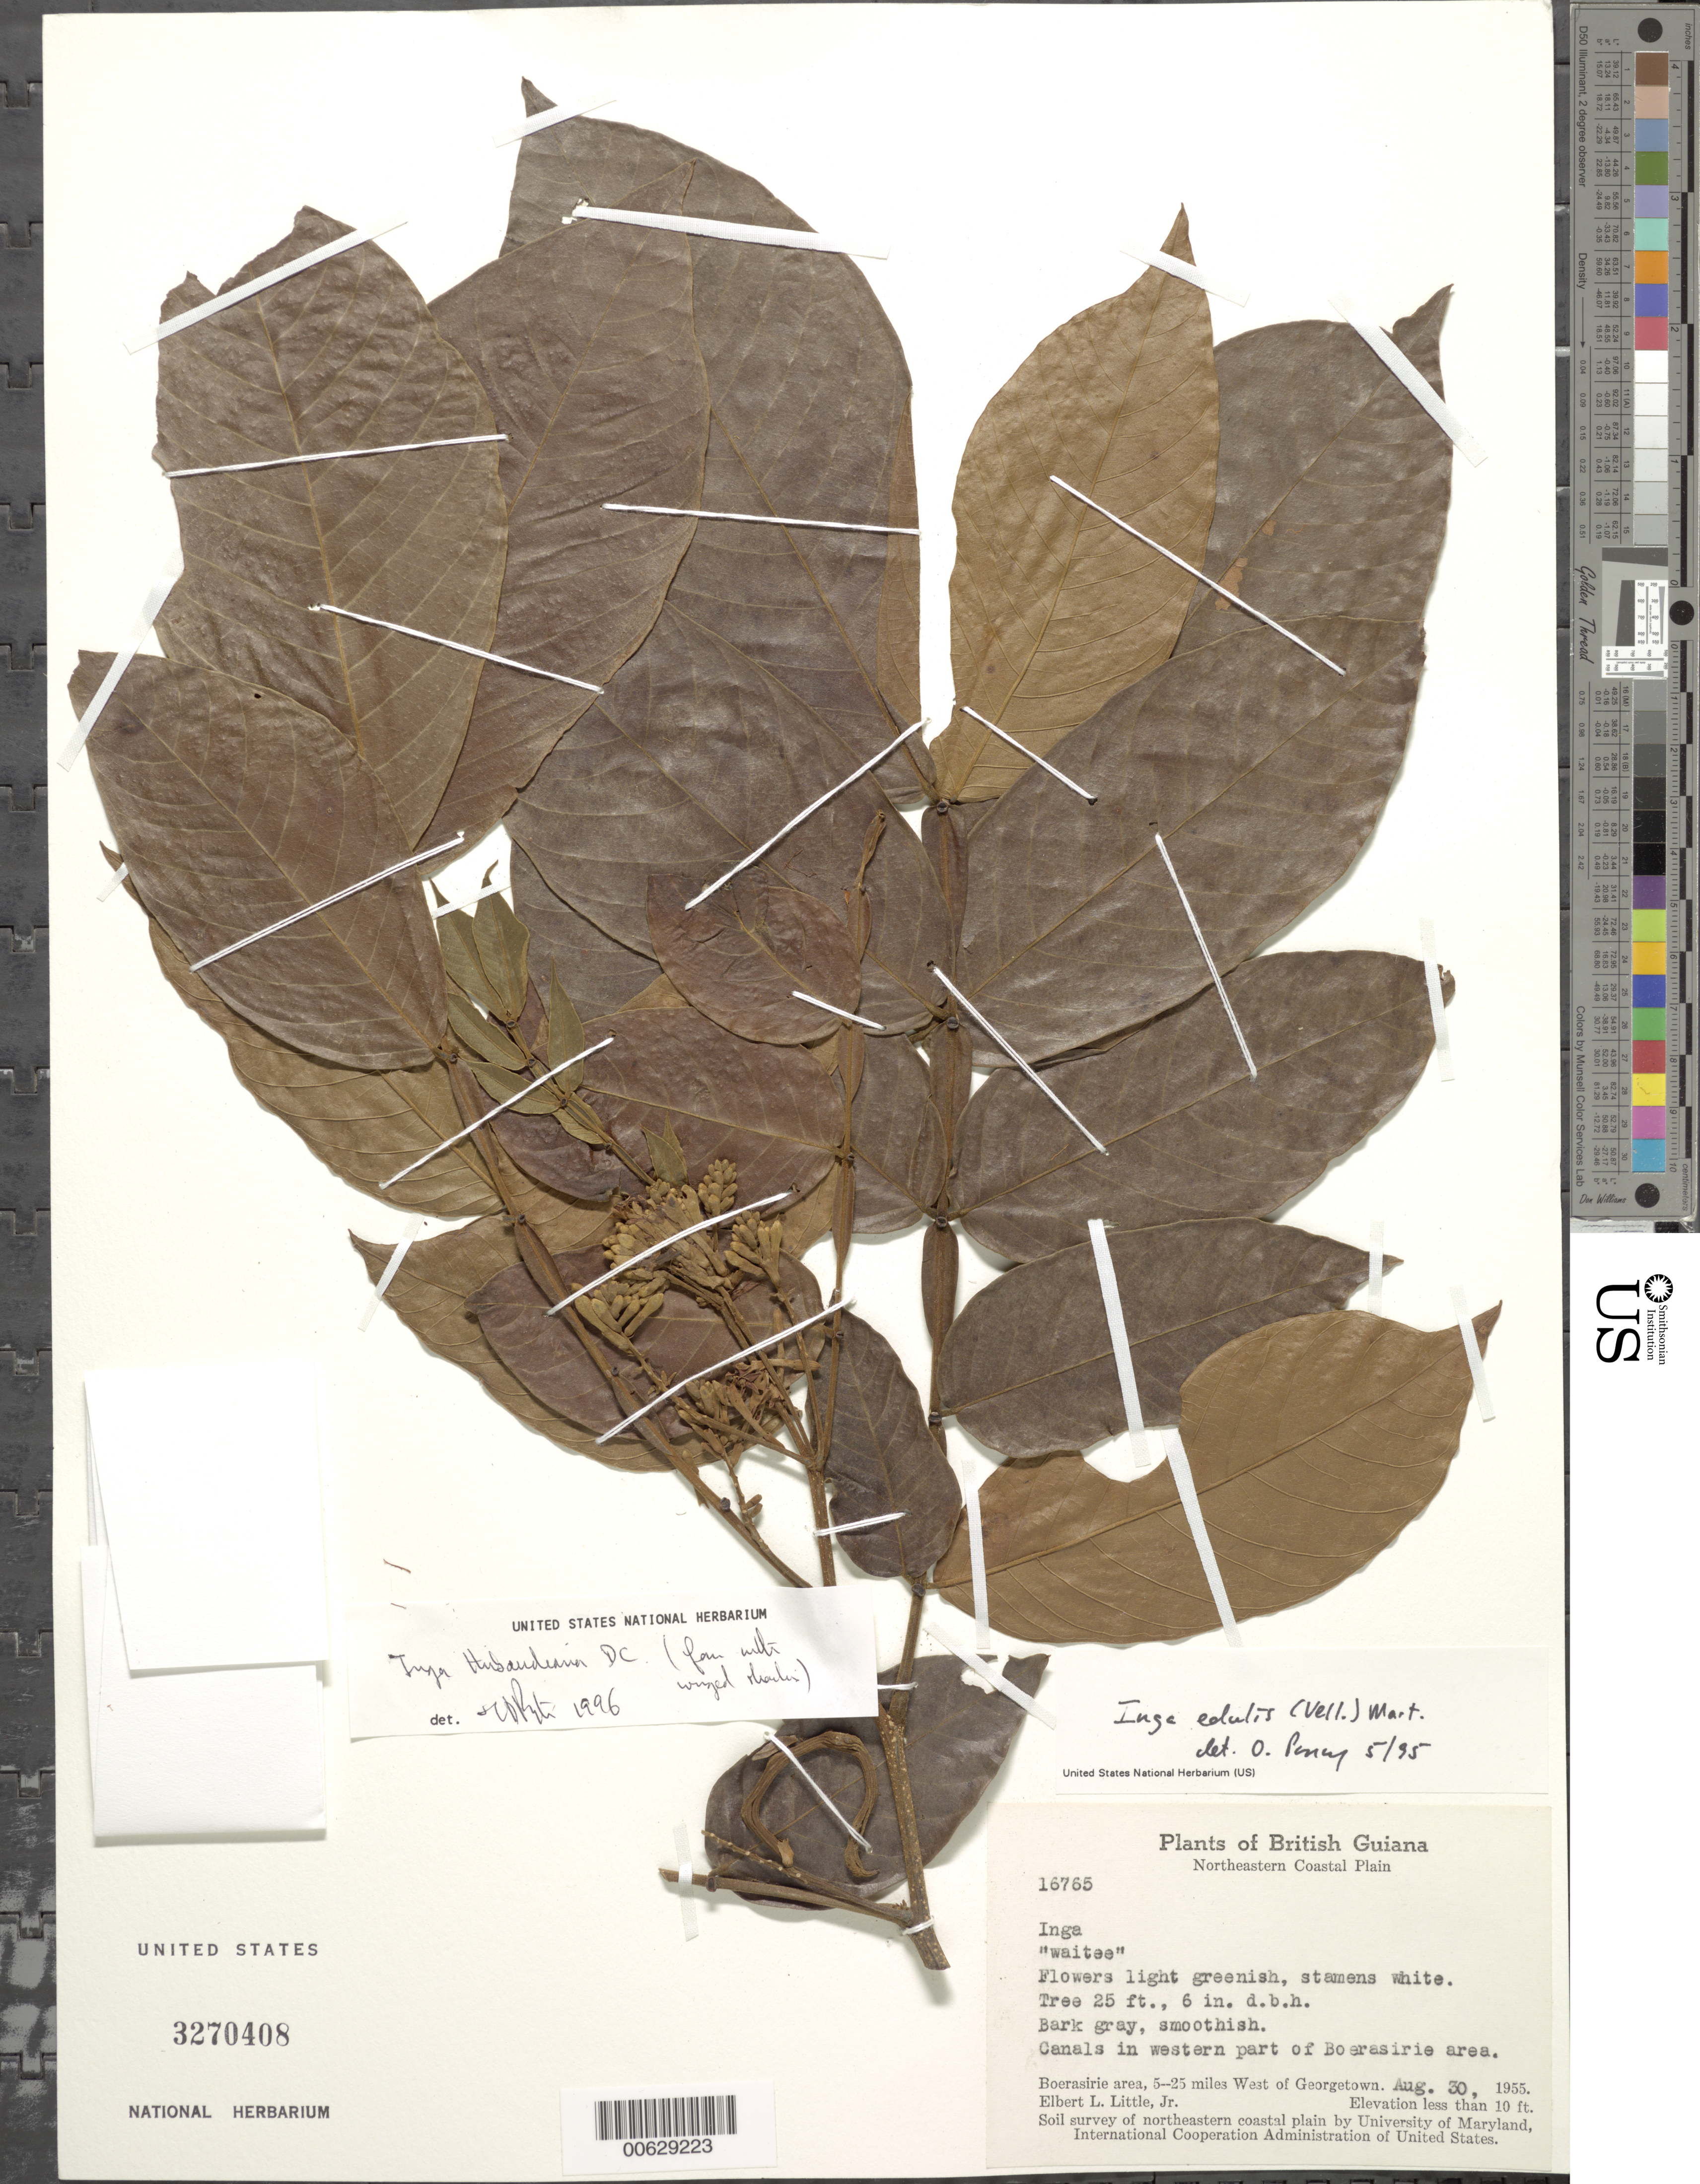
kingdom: Plantae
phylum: Tracheophyta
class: Magnoliopsida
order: Fabales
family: Fabaceae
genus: Inga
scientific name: Inga thibaudiana subsp. thibaudiana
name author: DC.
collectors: E. L. Little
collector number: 16765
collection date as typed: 30-Aug-55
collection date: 1955-08-30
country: Guyana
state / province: Essequibo Isl-W. Demerara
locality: Boerasirie area, W part, 5-25 mi. W of Georgetown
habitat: Canals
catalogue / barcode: US 3270408